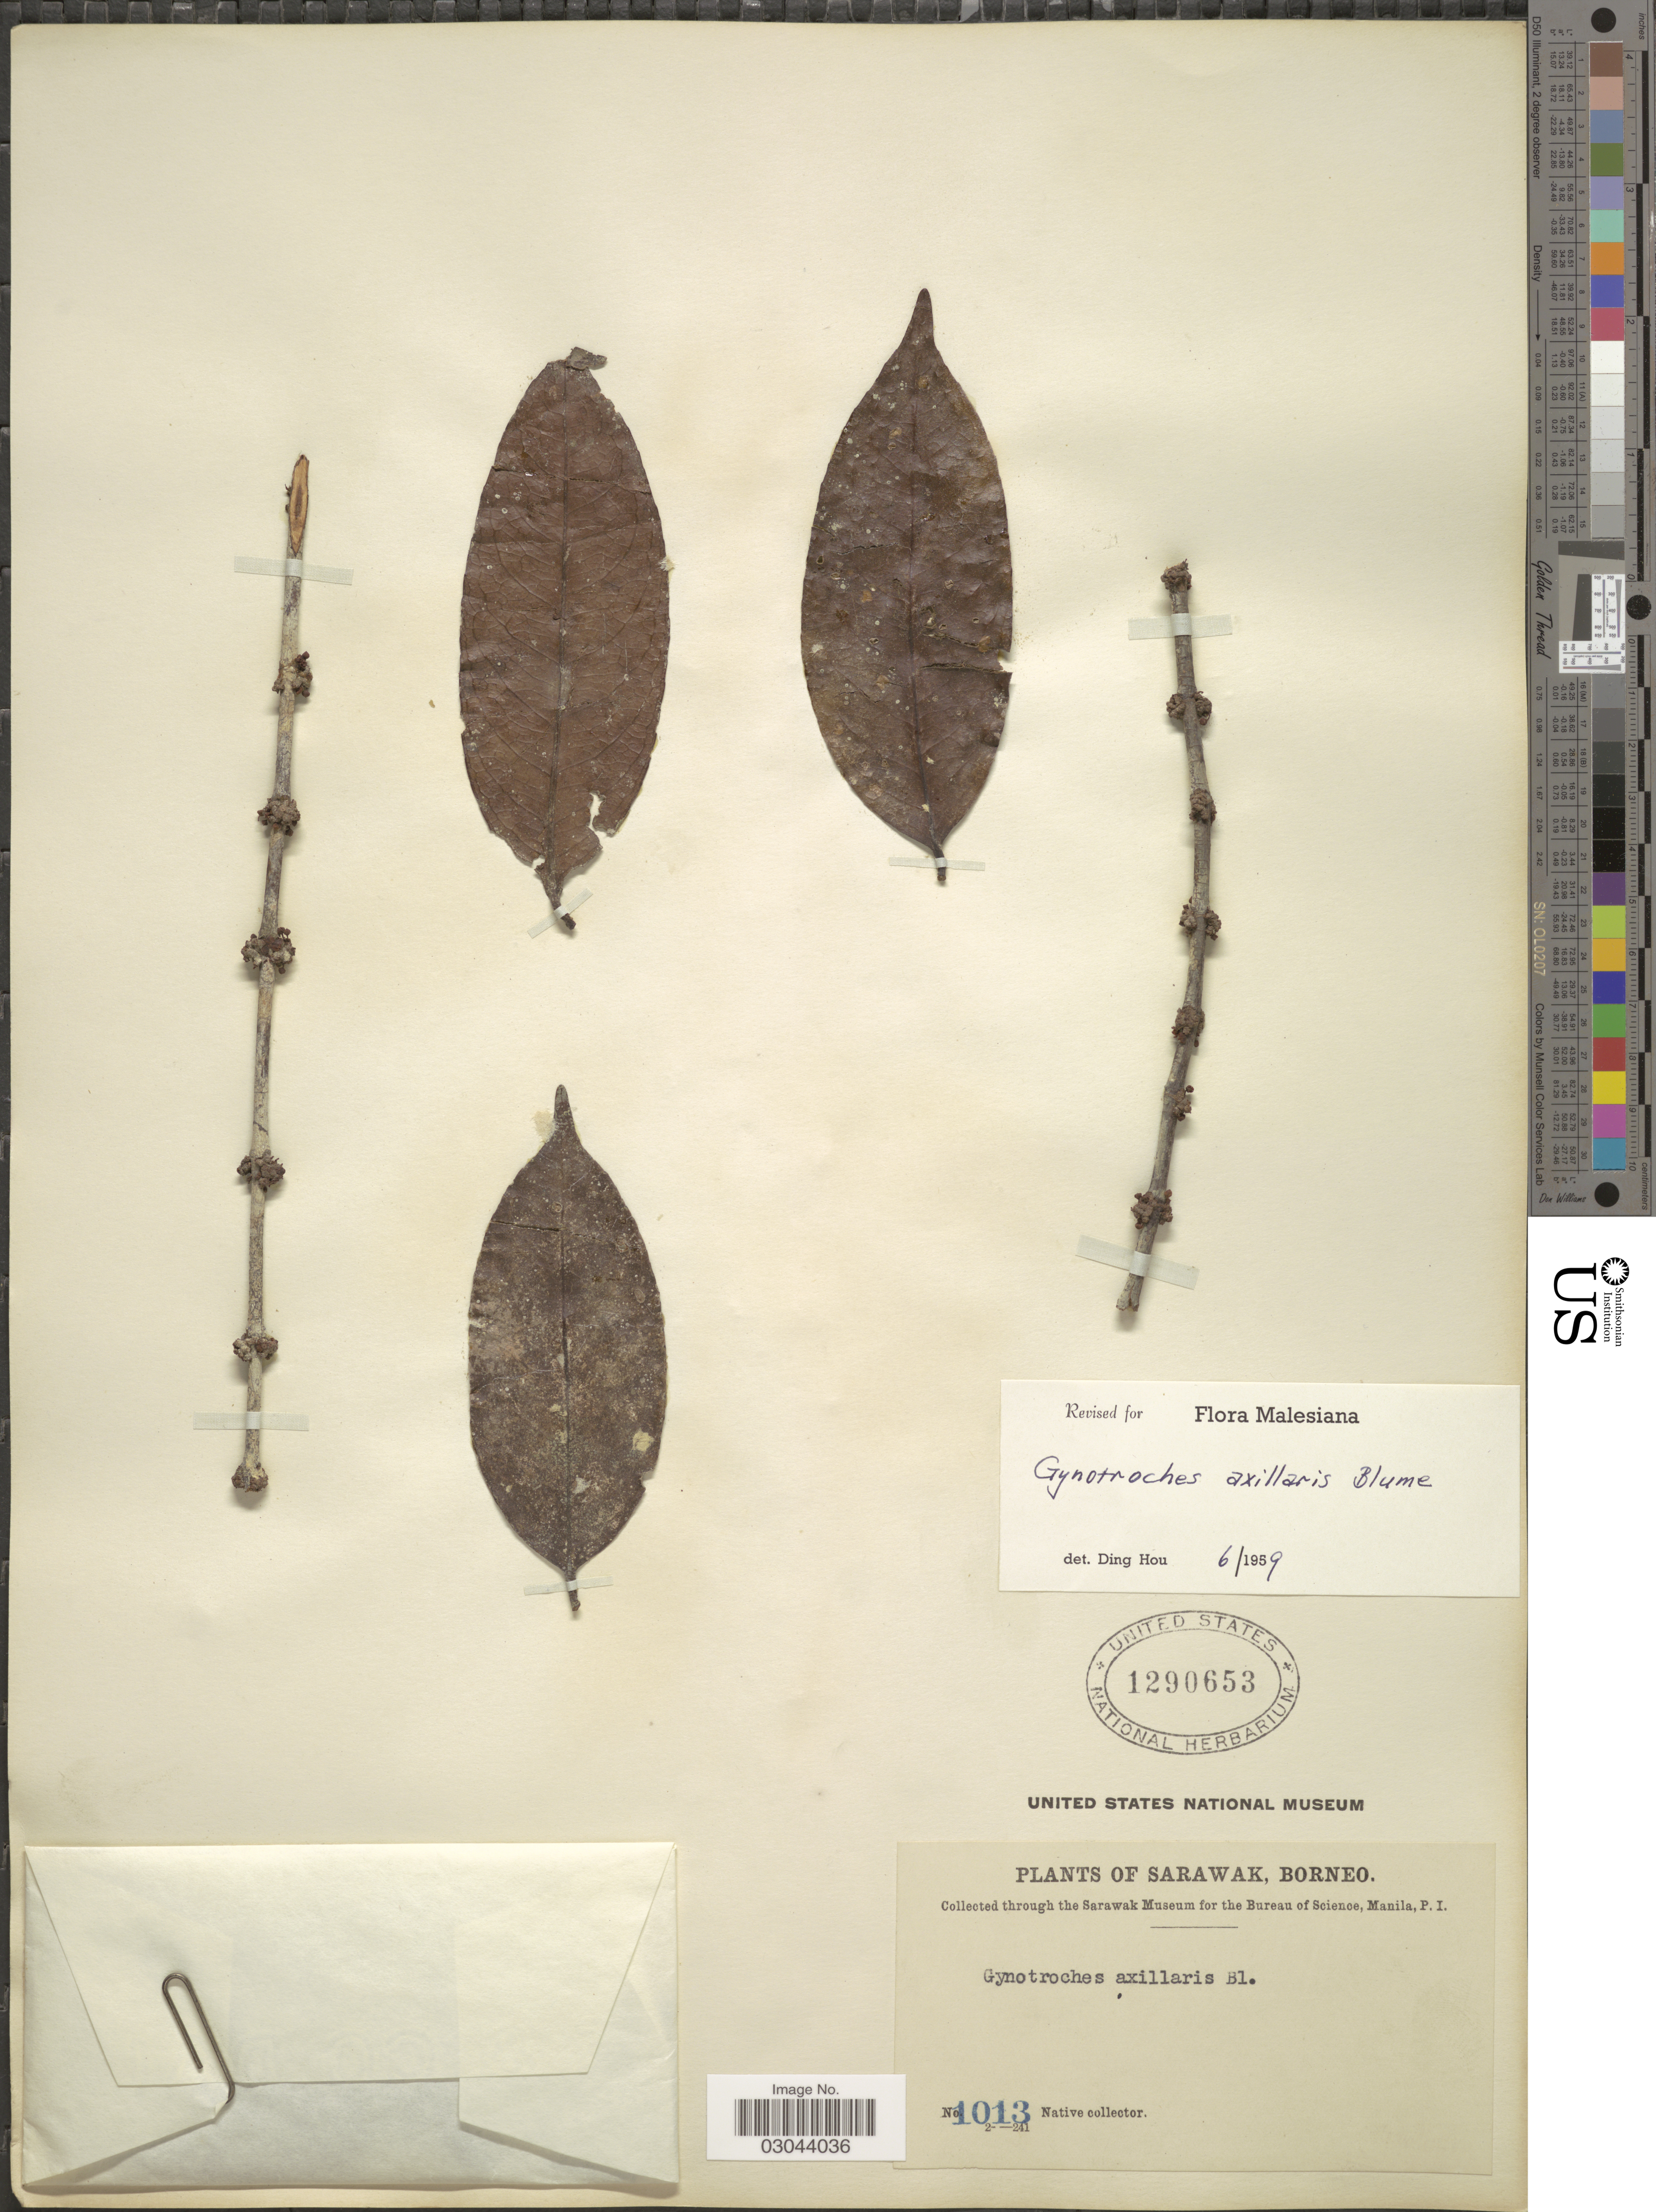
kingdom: Plantae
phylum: Tracheophyta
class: Magnoliopsida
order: Malpighiales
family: Rhizophoraceae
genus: Gynotroches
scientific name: Gynotroches axillaris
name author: Blume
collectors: Native collector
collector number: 1013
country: Malaysia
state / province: Sarawak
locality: Borneo.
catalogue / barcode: US 1290653